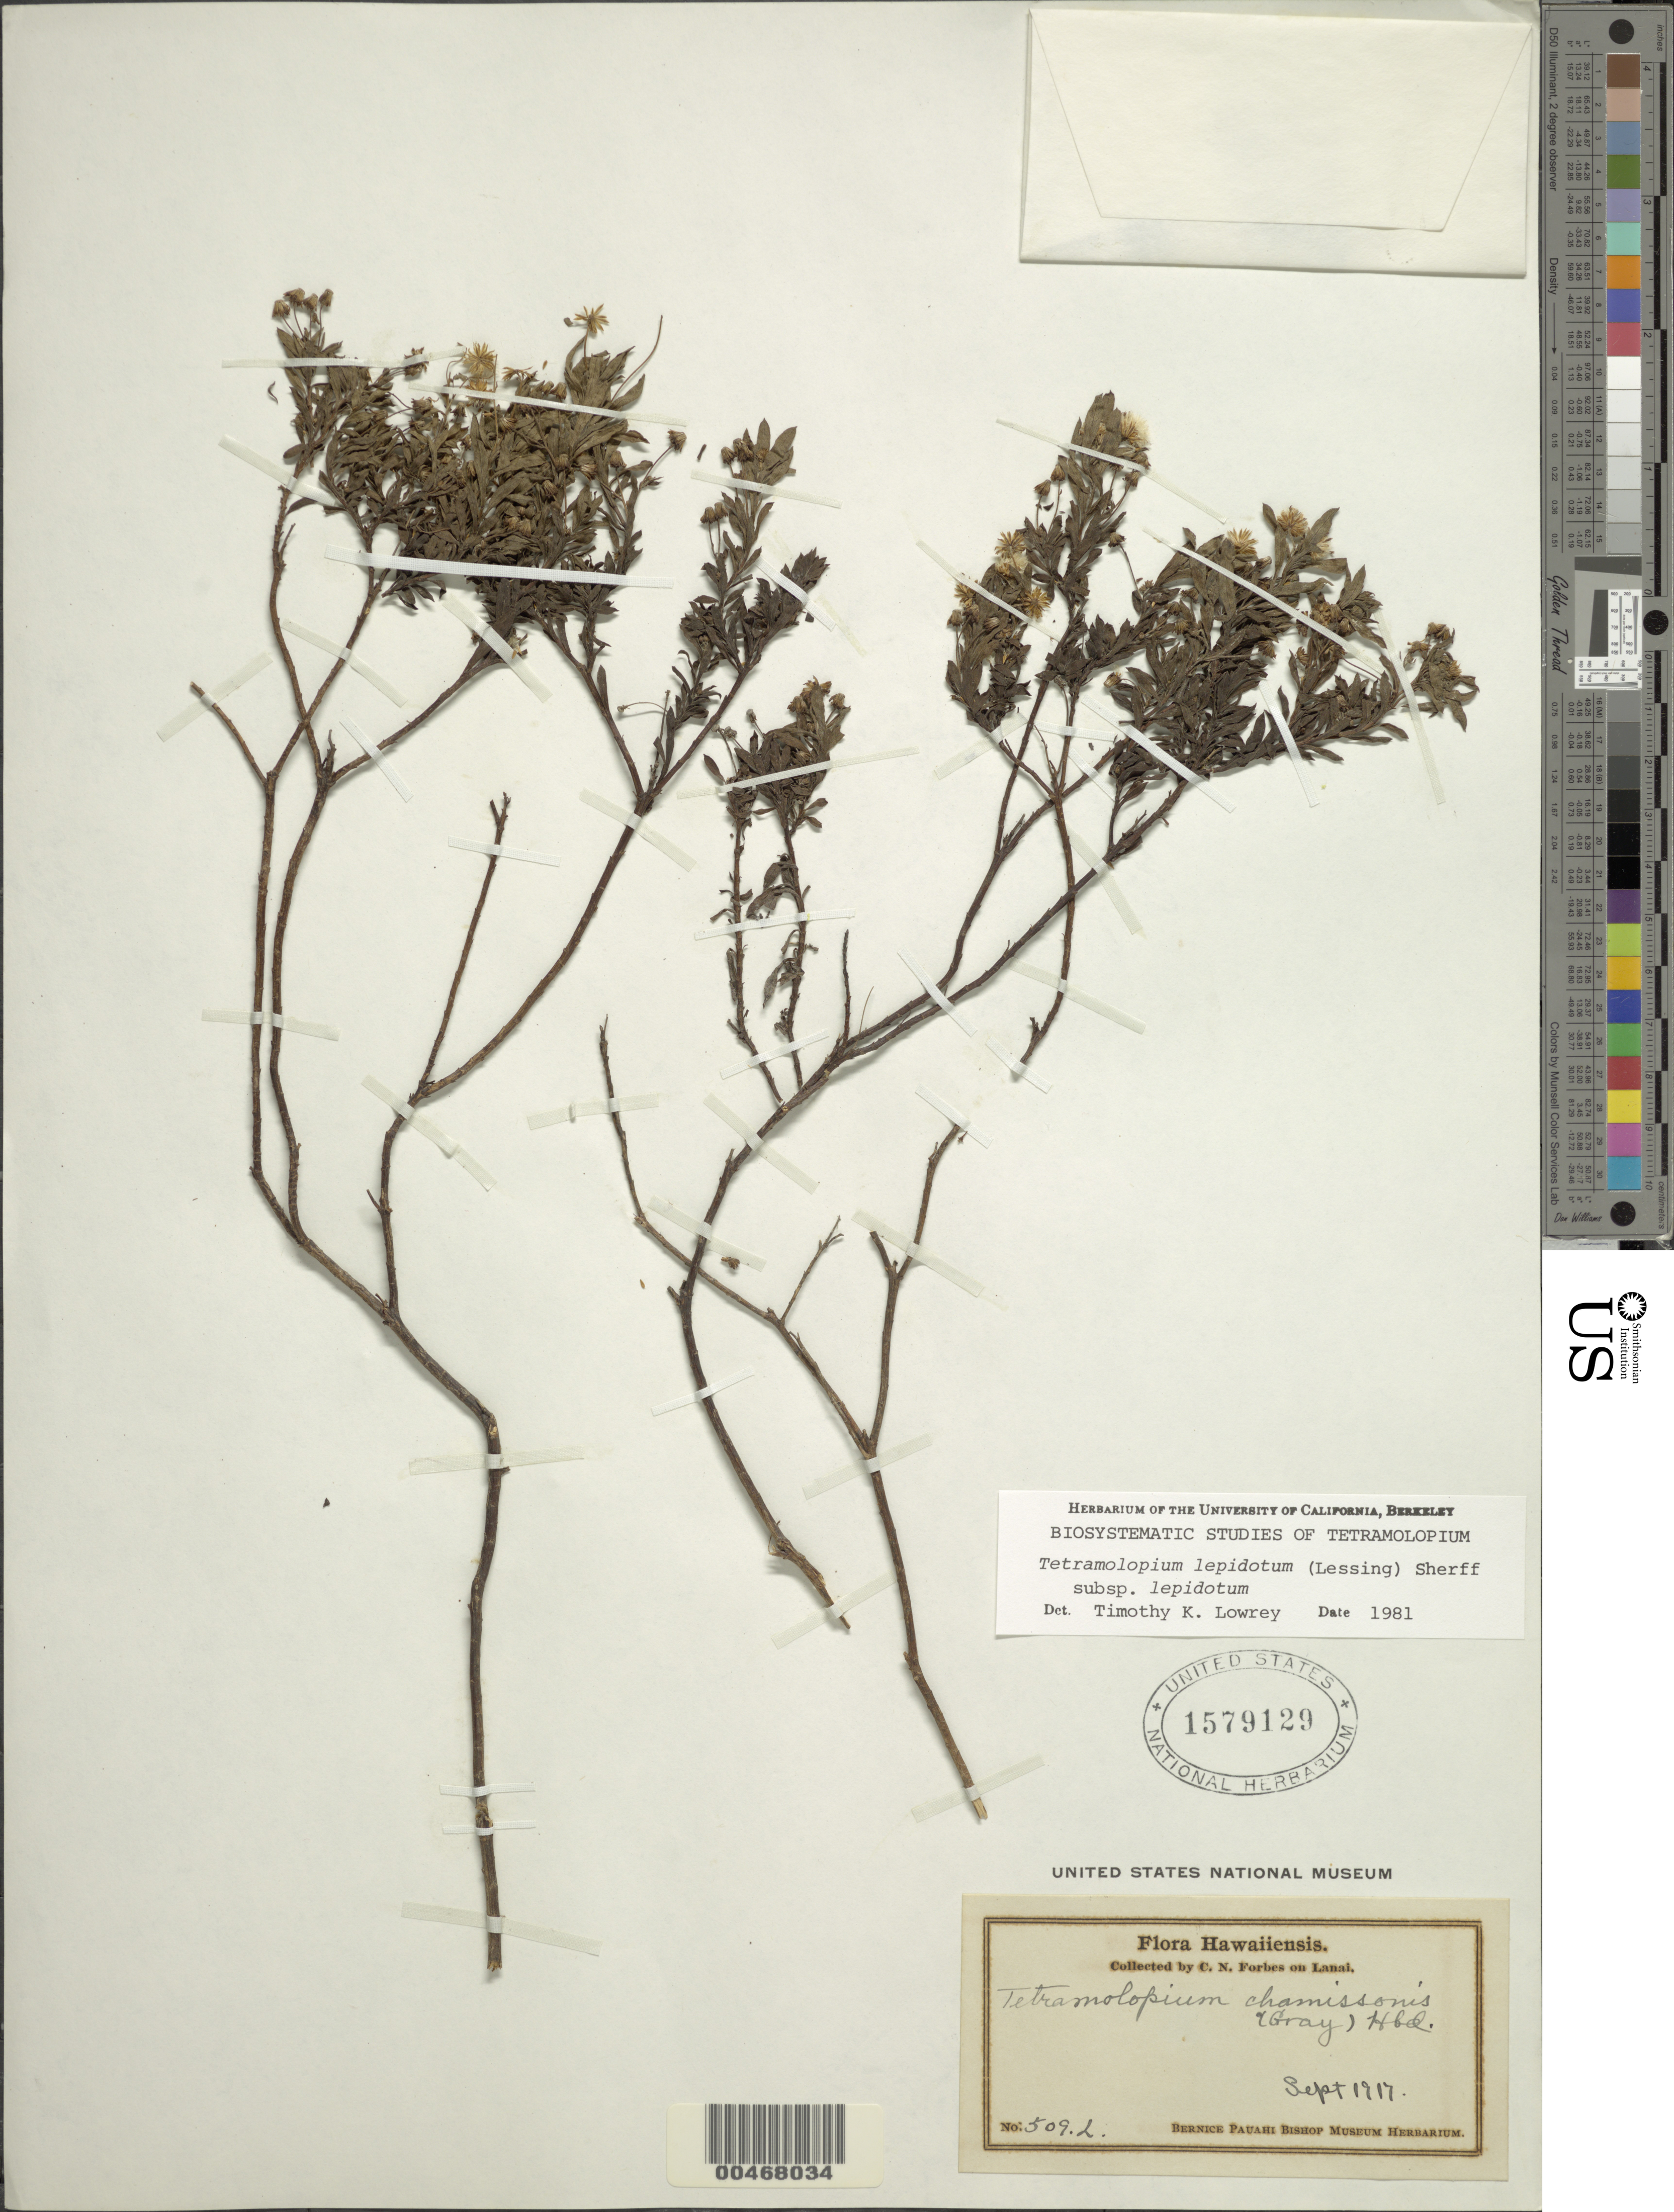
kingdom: Plantae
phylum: Tracheophyta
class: Magnoliopsida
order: Asterales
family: Asteraceae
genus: Tetramolopium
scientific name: Tetramolopium lepidotum subsp. lepidotum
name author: (Less.) Sherff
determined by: Lowrey, T. K.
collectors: C. N. Forbes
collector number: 509.L.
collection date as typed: Sep 1917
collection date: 1917-09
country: United States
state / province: Hawaii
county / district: Maui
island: Lana'i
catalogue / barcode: US 1579129